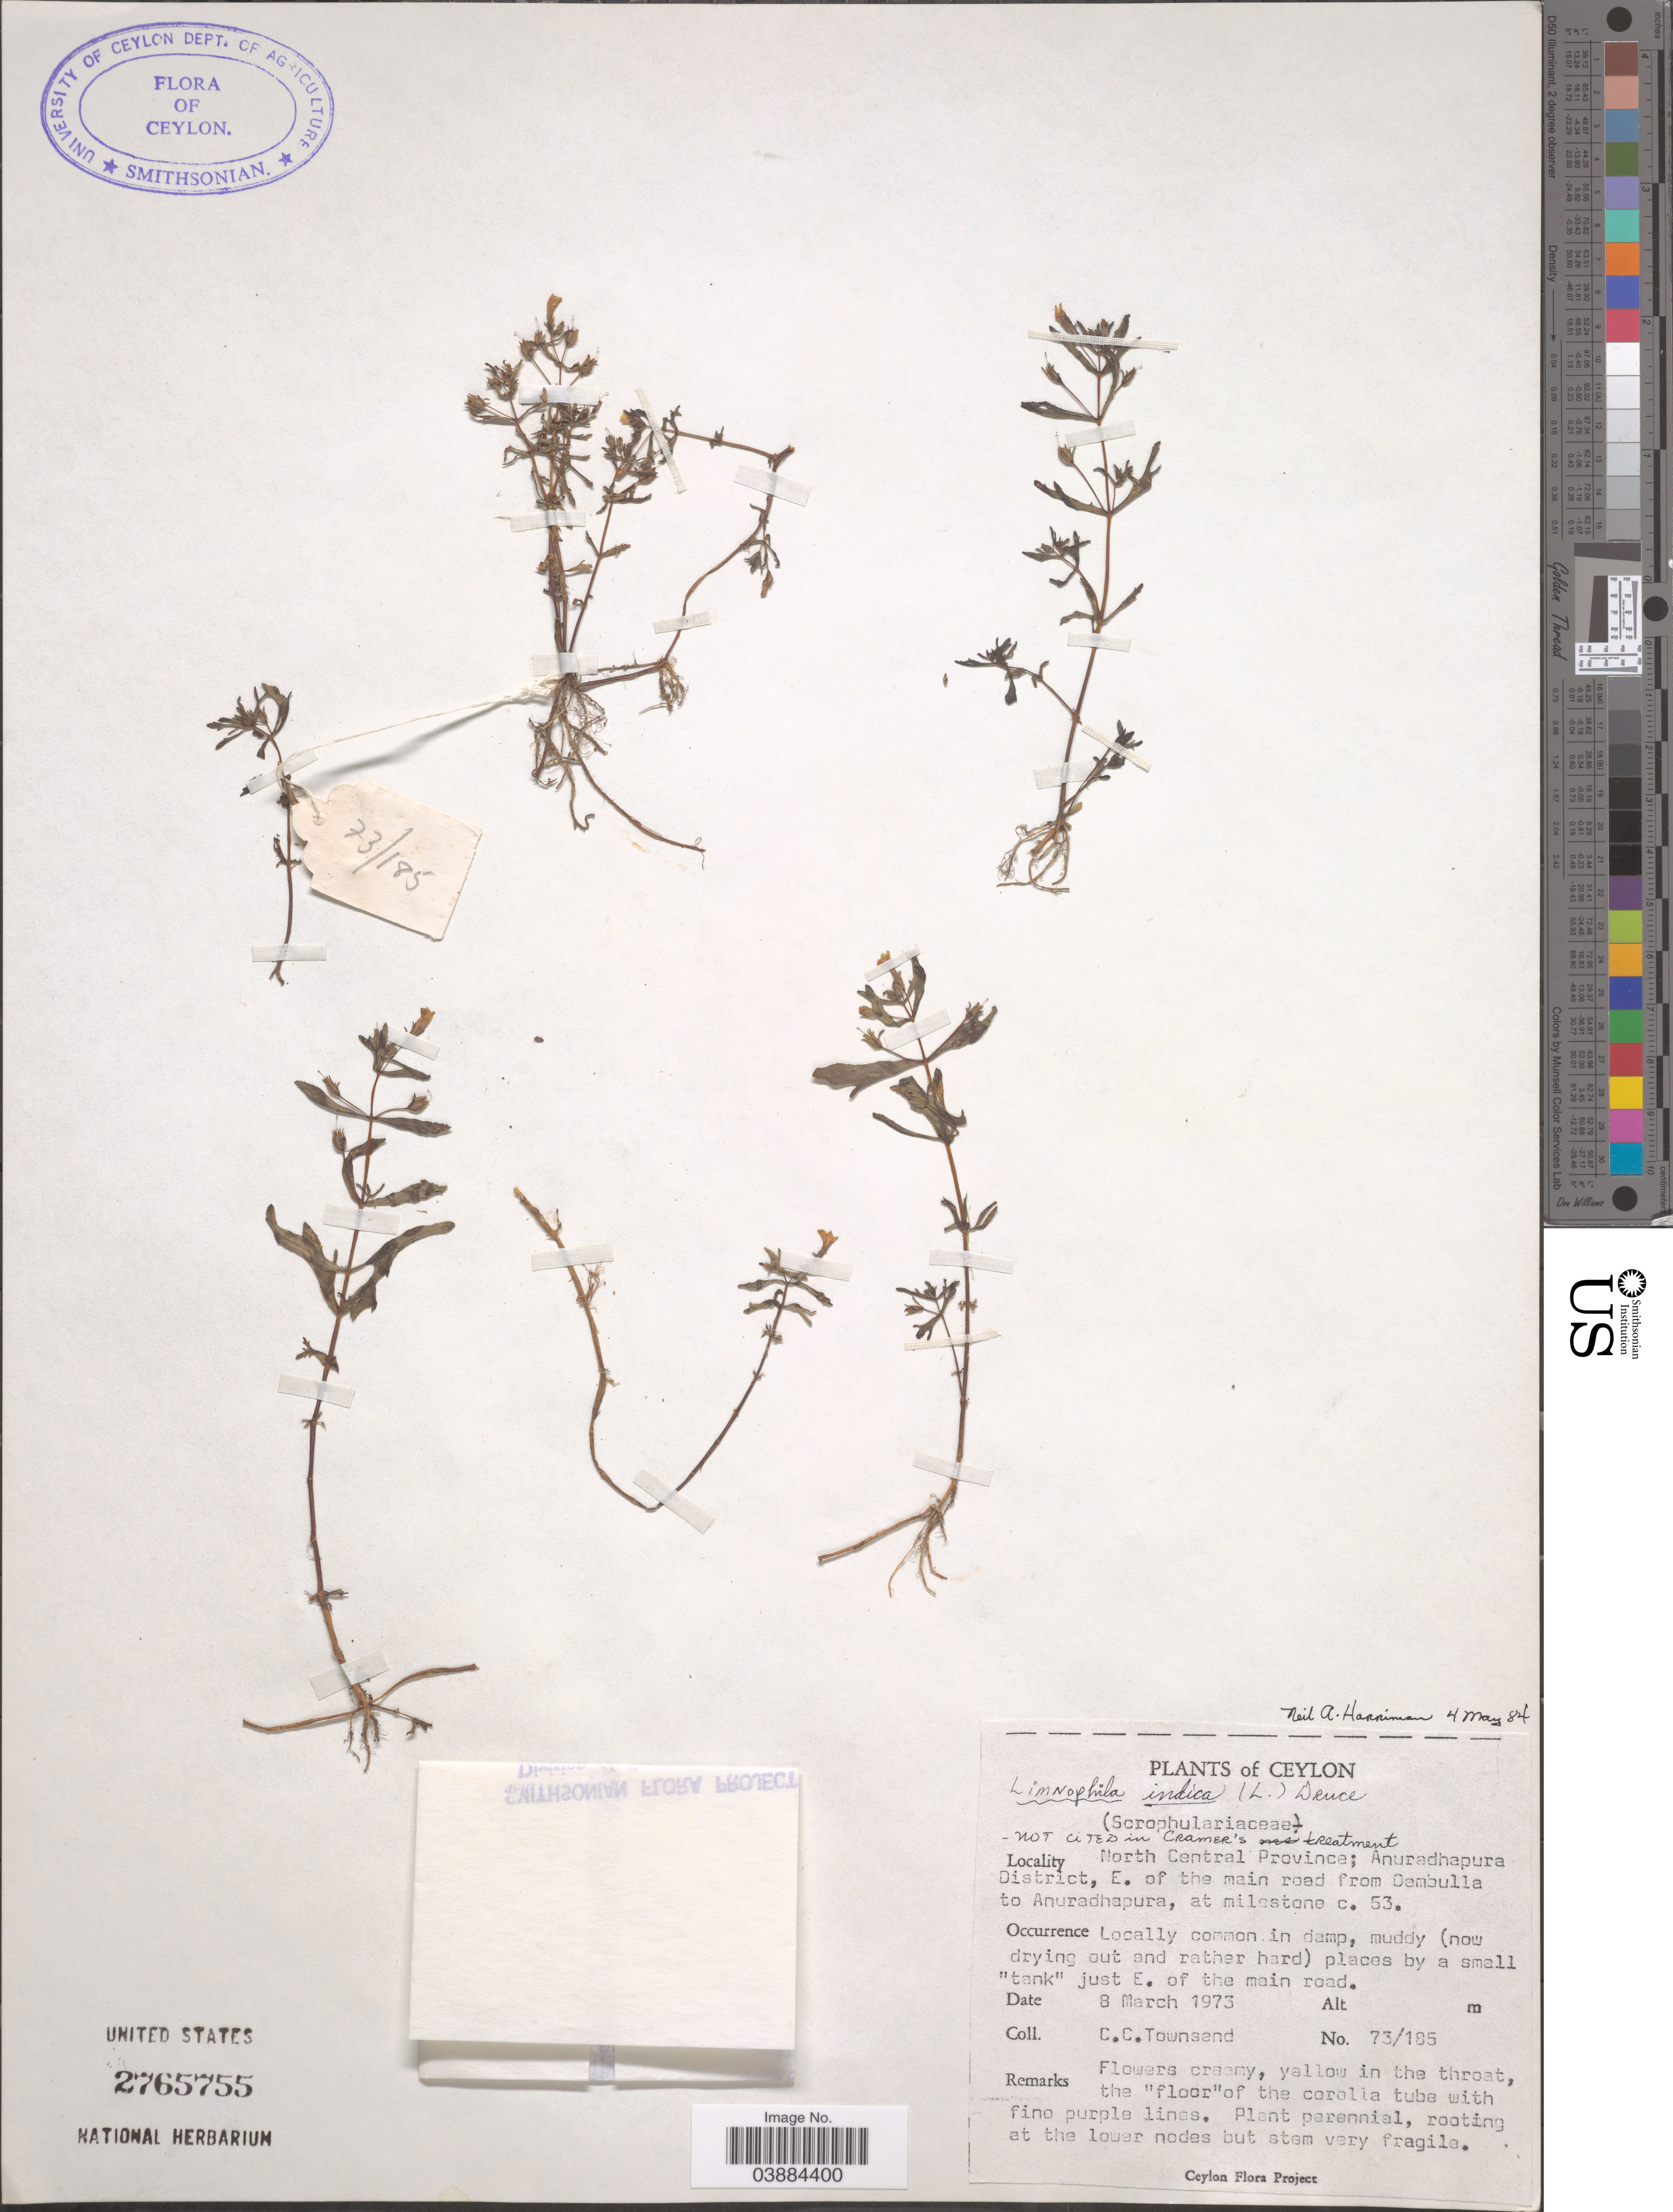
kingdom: Plantae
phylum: Tracheophyta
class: Magnoliopsida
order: Lamiales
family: Plantaginaceae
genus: Limnophila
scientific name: Limnophila indica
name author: (L.) Druce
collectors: C. C. Townsend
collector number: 73/185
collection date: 1973-03-08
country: Sri Lanka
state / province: North Central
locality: Ceylon. Anuradhapura District, E. of the main road from Dambulla to Anuradhapura, at milestone c. 53. Just E. of the main road.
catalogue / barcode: US 2765755